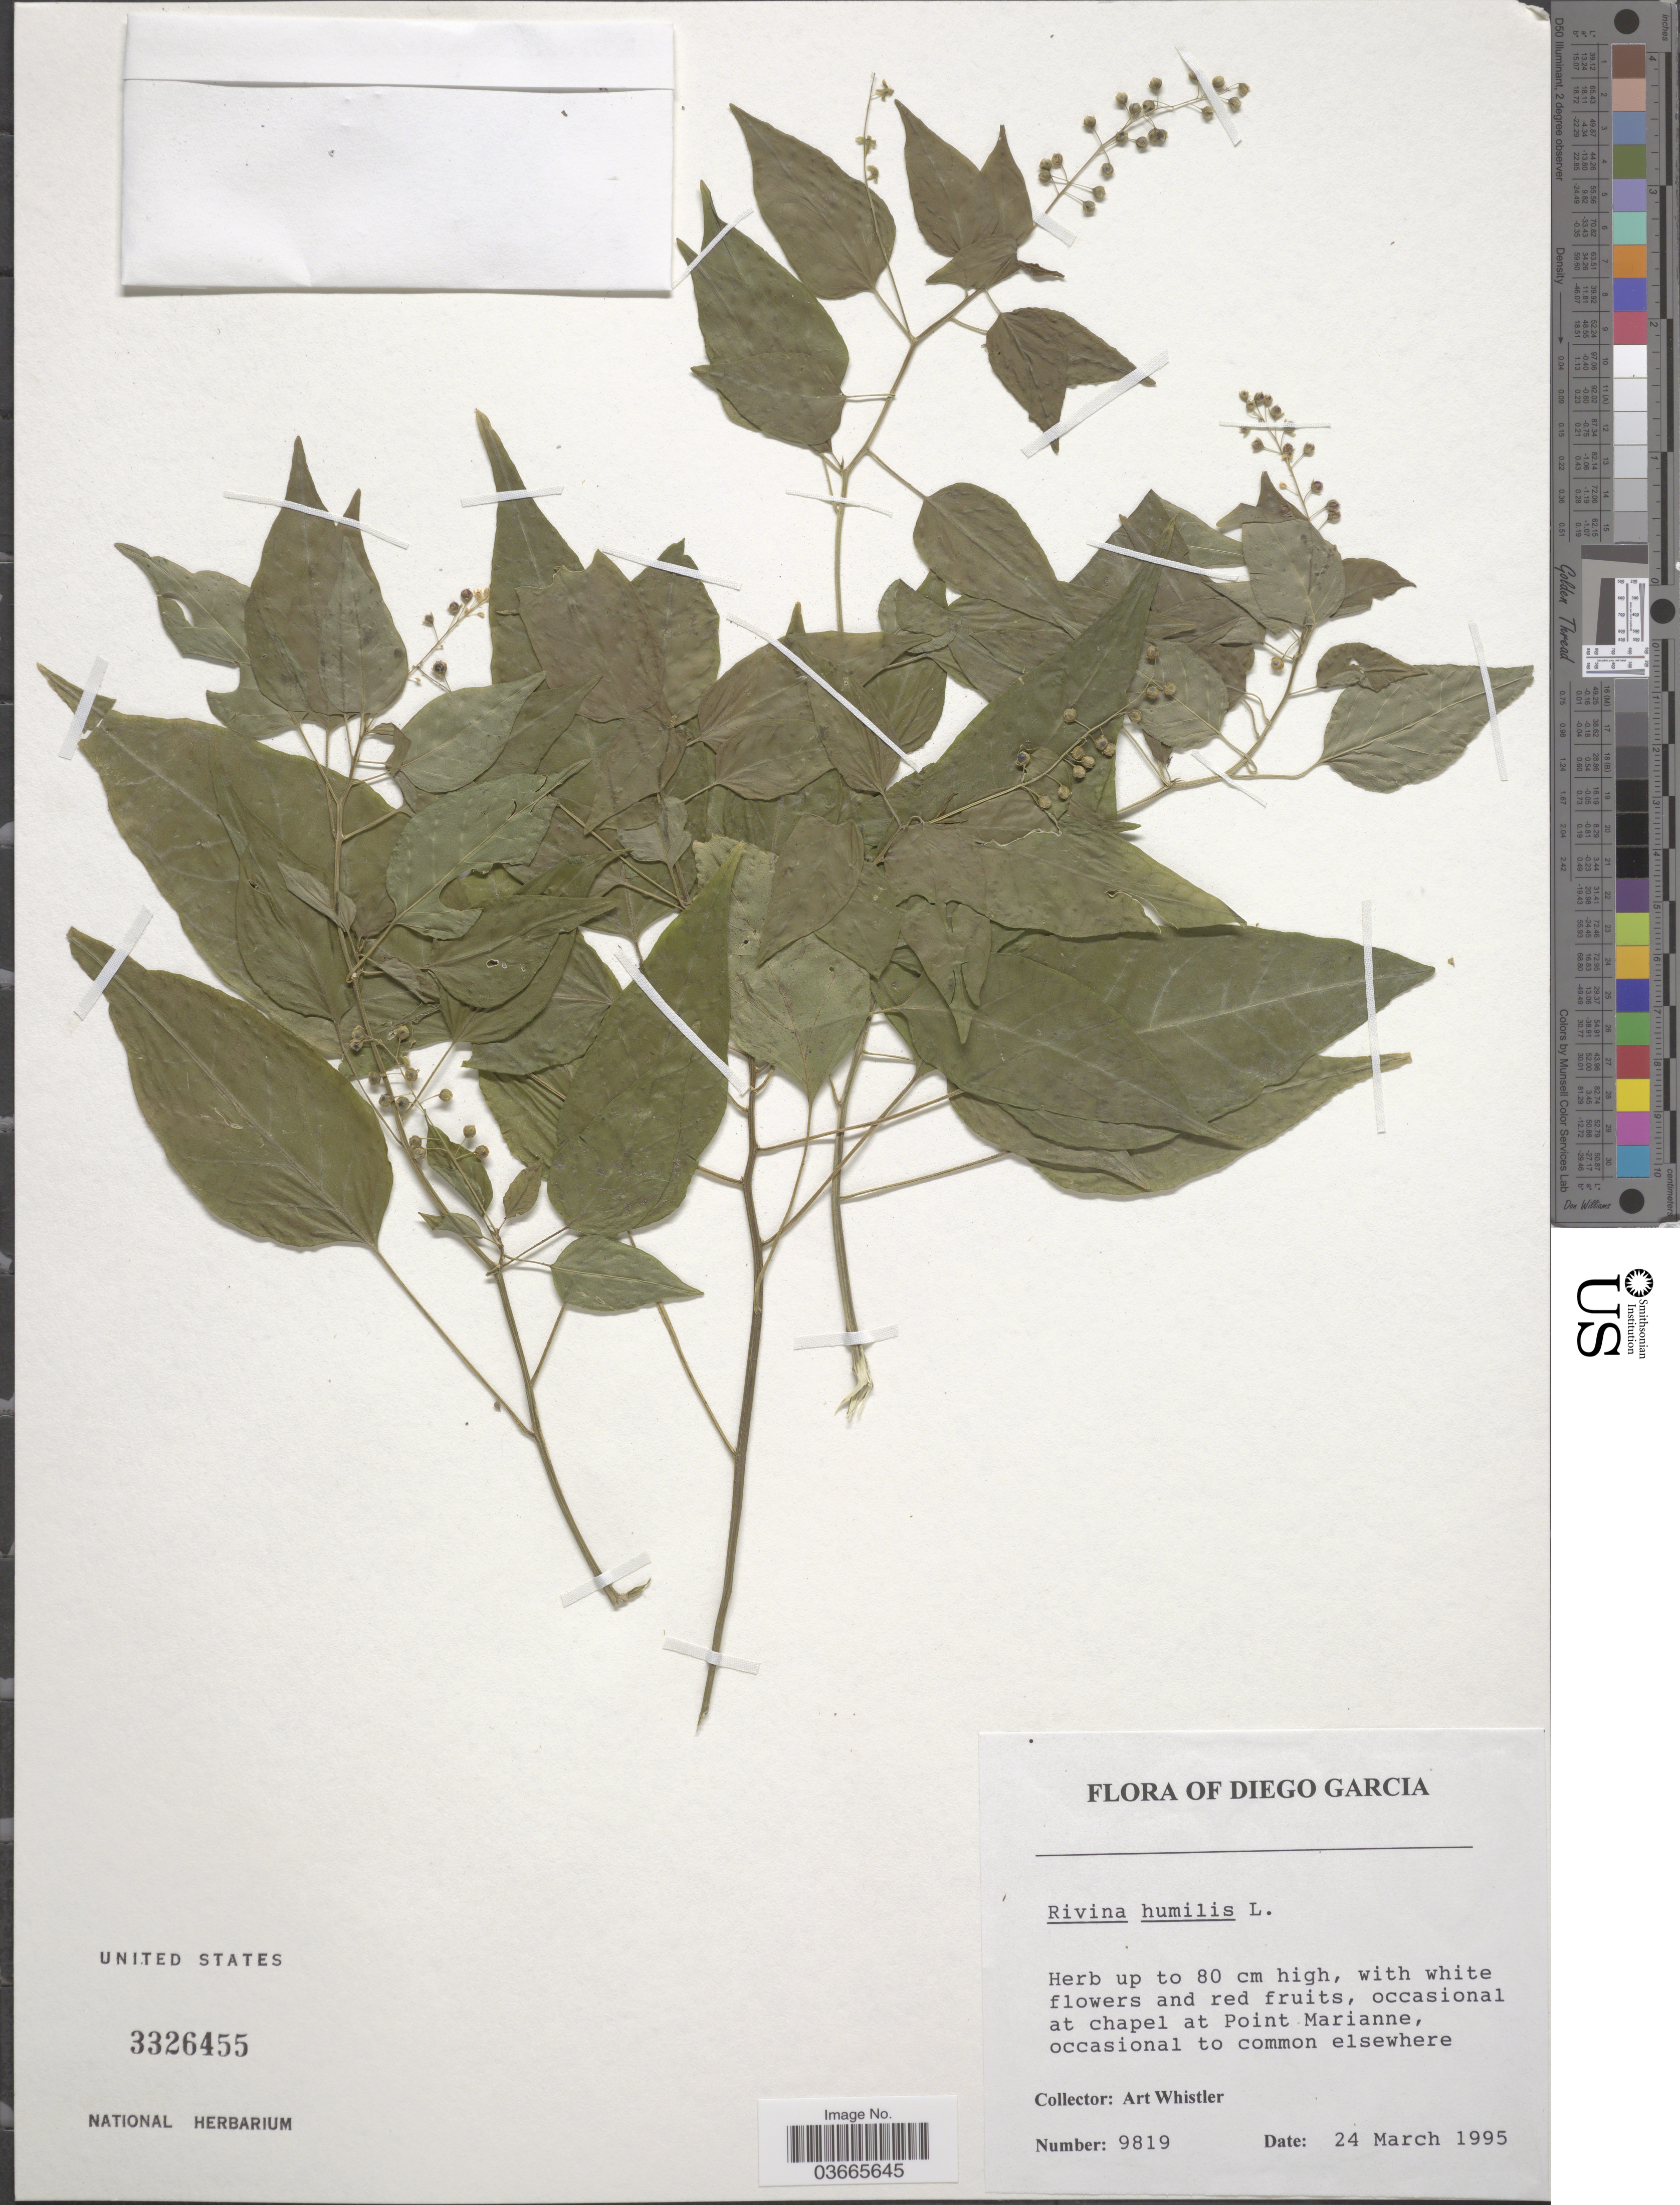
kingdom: Plantae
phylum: Tracheophyta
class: Magnoliopsida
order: Caryophyllales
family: Phytolaccaceae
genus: Rivina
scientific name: Rivina humilis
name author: L.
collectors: A. Whistler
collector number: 9819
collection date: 1995-03-24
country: British Indian Ocean Territory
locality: Diego Garcia. At chapel at Point Marianne.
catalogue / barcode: US 3326455